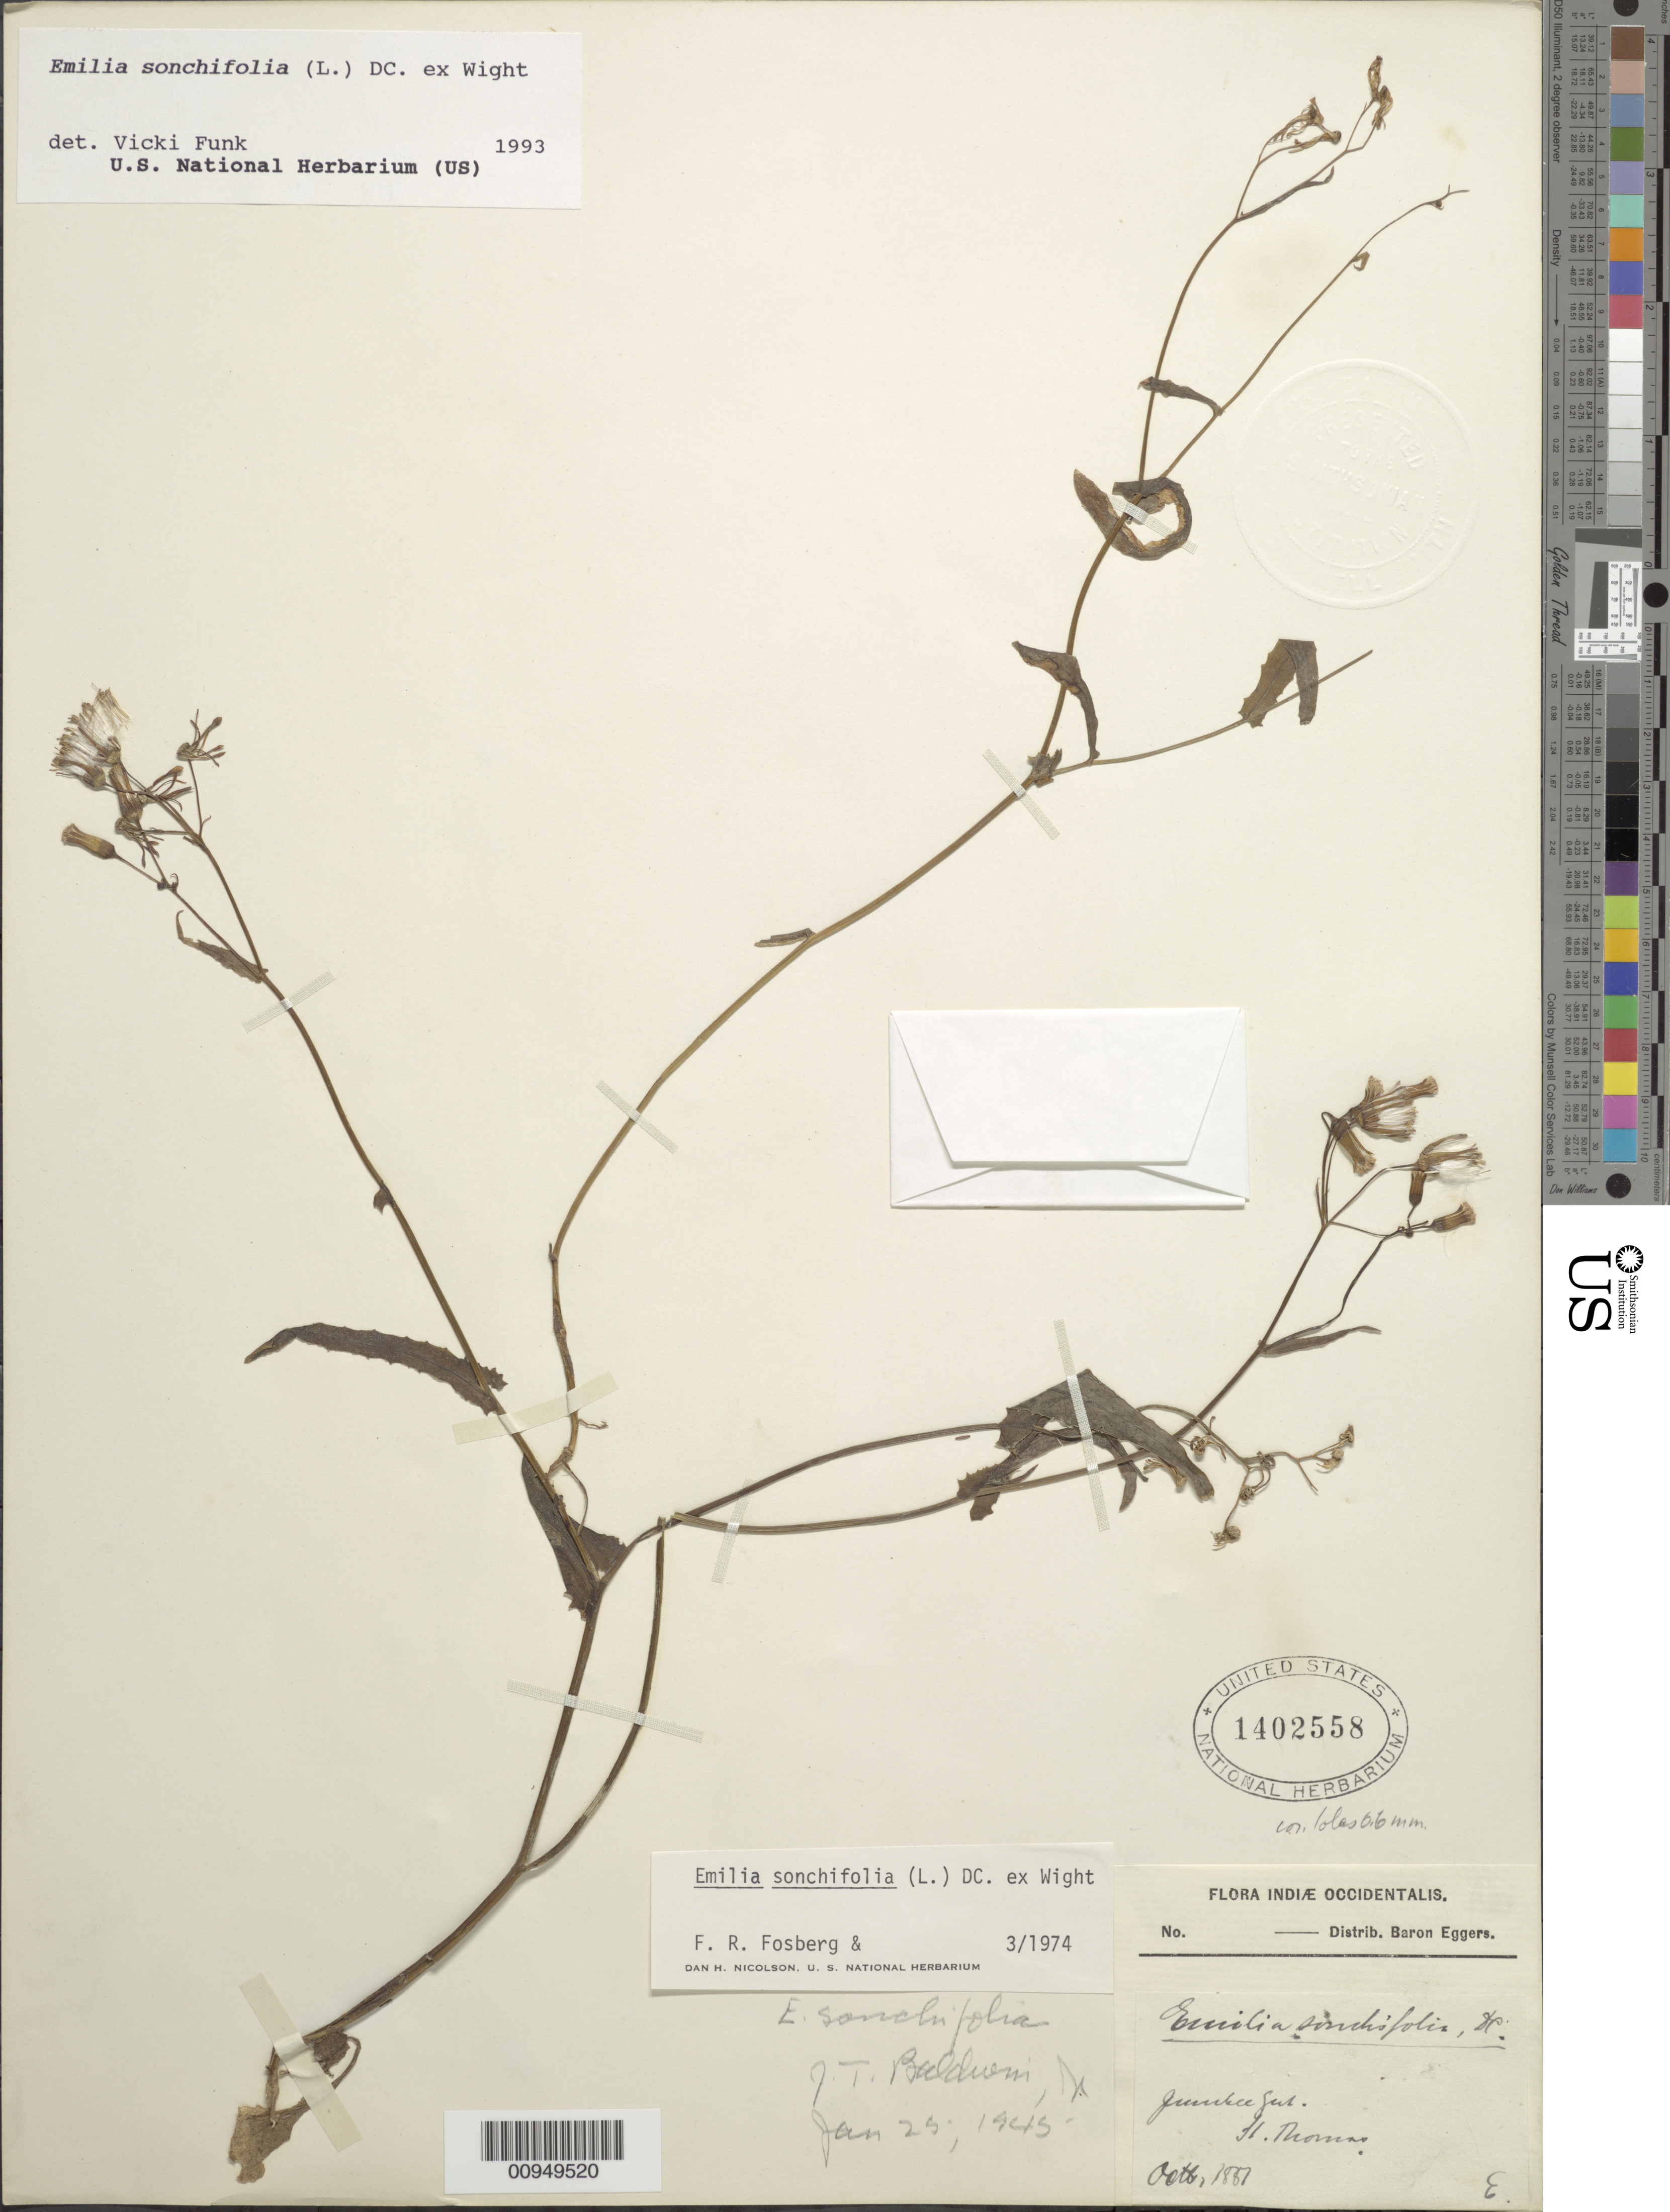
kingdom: Plantae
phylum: Tracheophyta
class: Magnoliopsida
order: Asterales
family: Asteraceae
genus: Emilia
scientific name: Emilia sonchifolia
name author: (L.) DC.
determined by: Funk, Vicki A., (BOT), Smithsonian Institution - National Museum of Natural History (UNITED STATES)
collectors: H. F. A. von Eggers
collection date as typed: Oct 1881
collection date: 1881-10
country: U.S. Virgin Islands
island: St. Thomas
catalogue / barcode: US 1402558